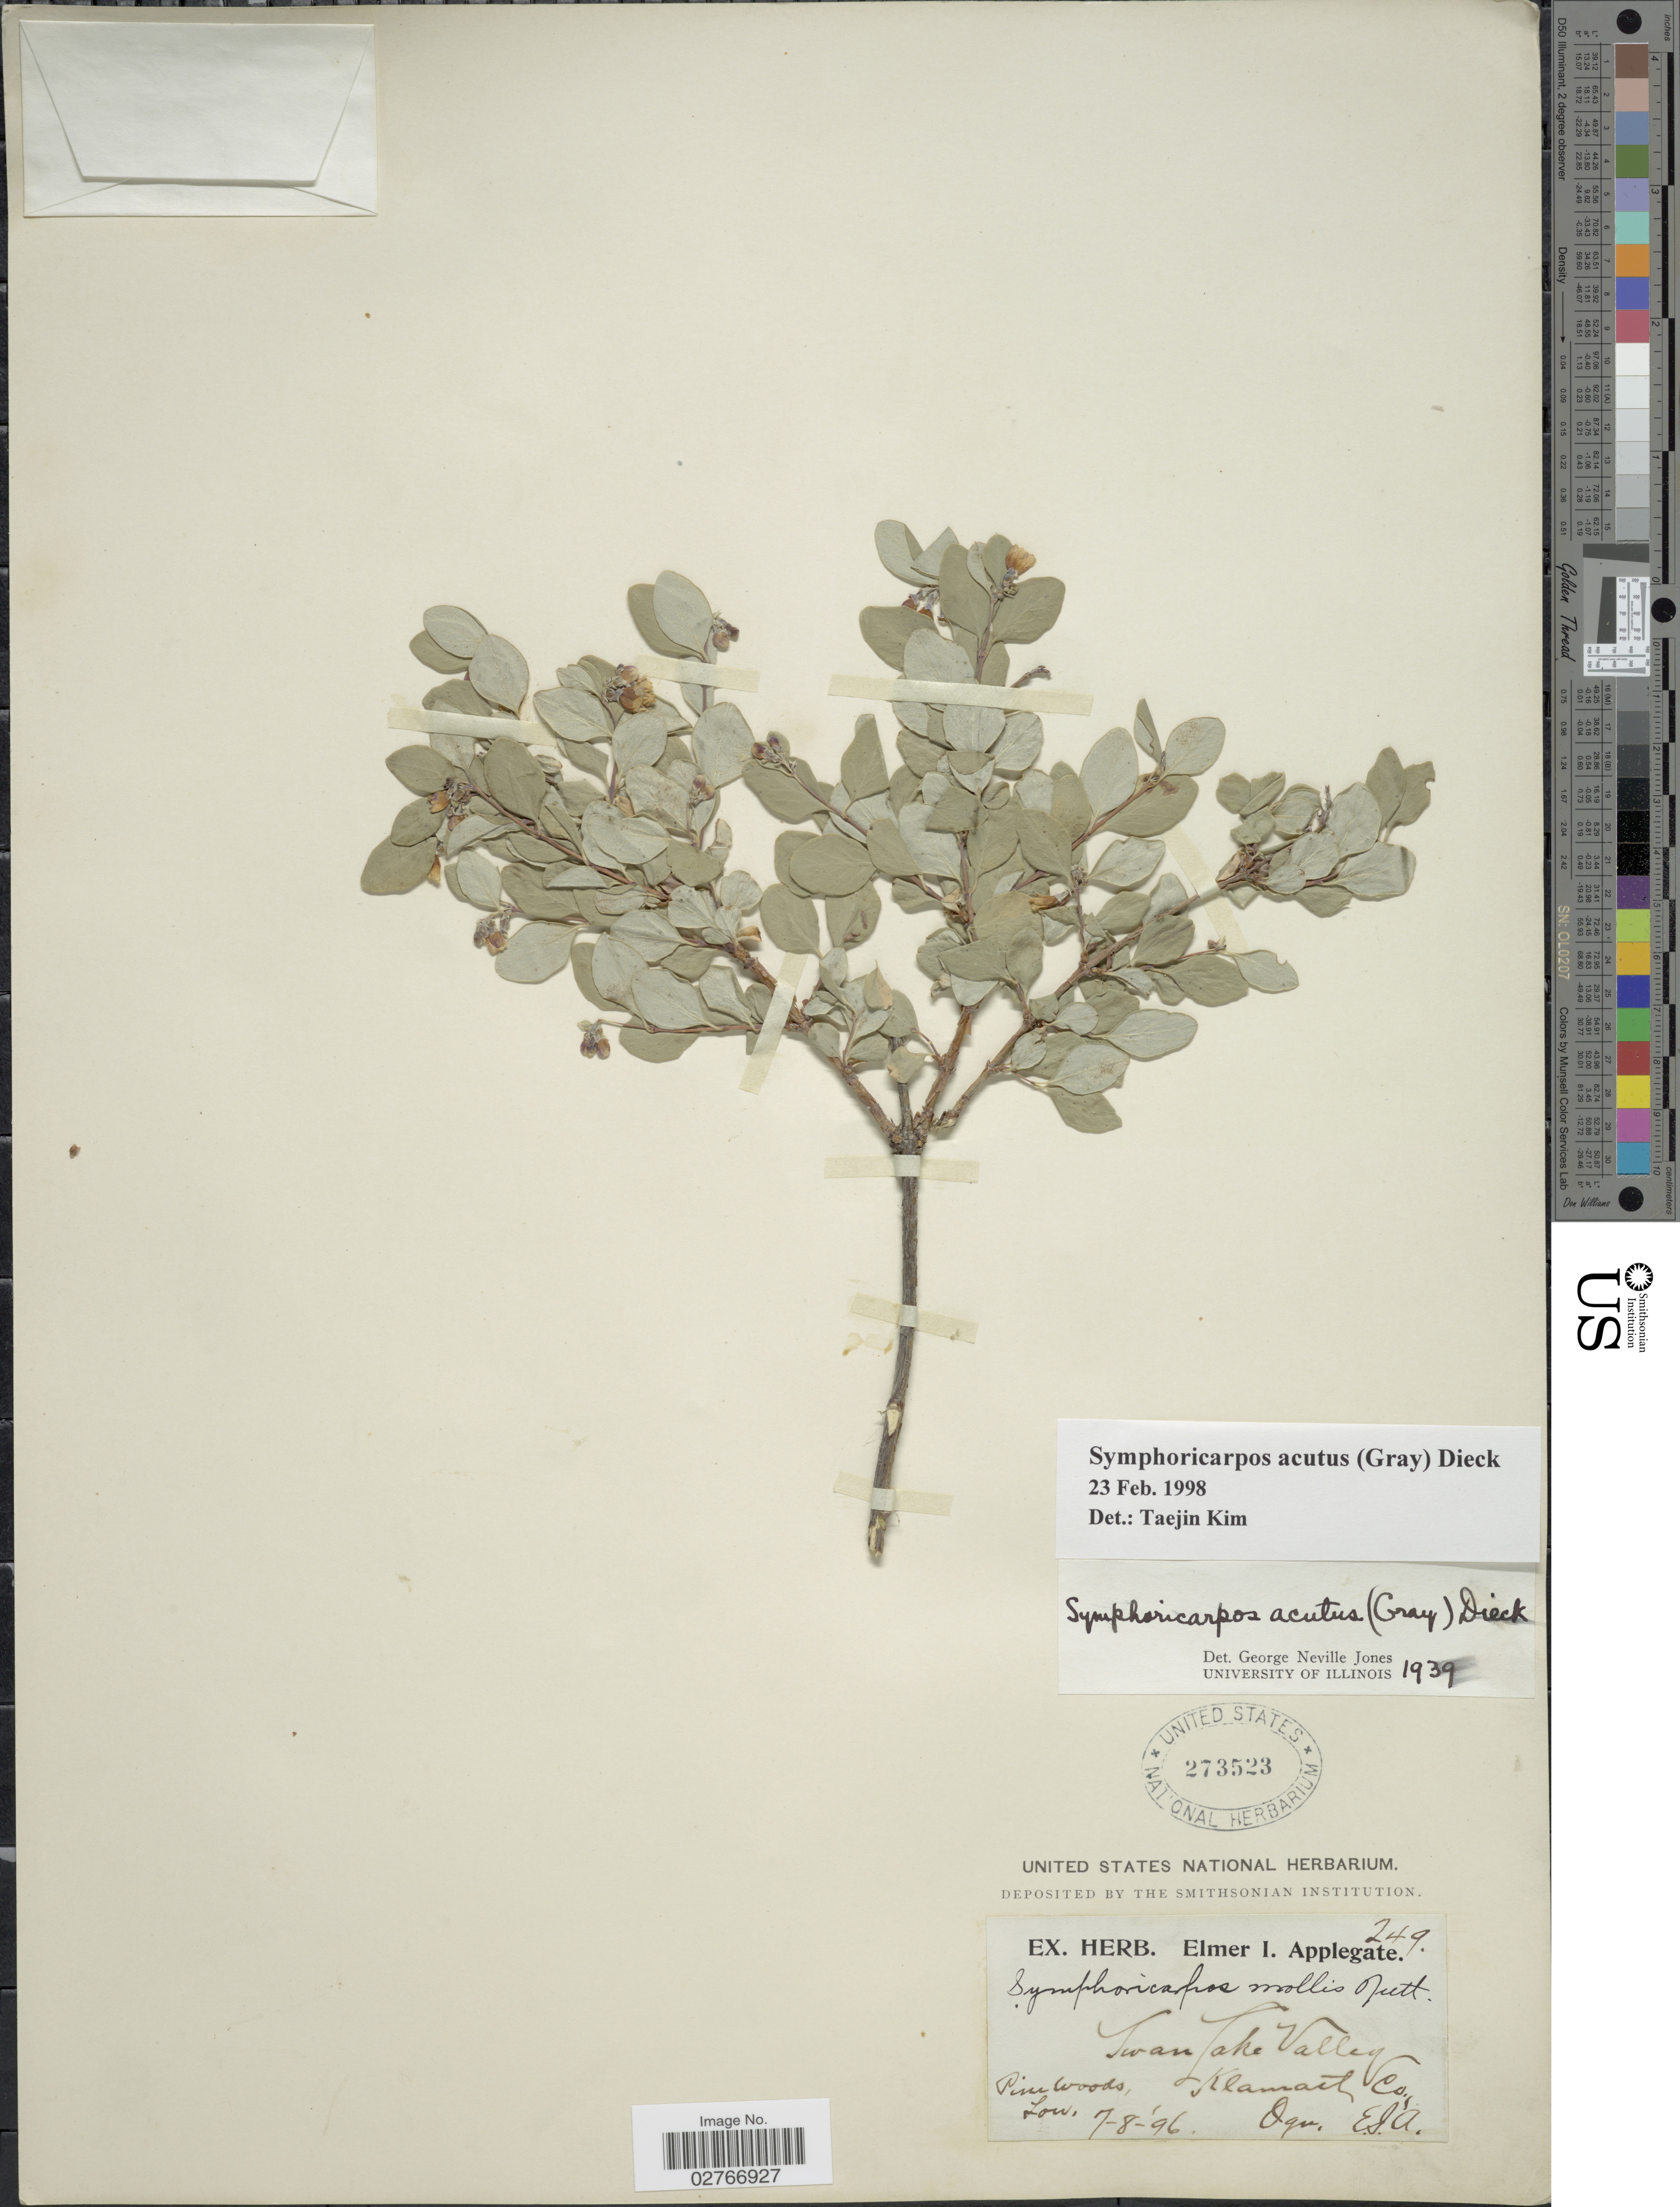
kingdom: Plantae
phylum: Tracheophyta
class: Magnoliopsida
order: Dipsacales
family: Caprifoliaceae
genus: Symphoricarpos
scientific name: Symphoricarpos acutus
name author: (A. Gray) Dieck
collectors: E. I. Applegate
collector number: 249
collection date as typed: Transcribed d/m/y: 8/7/96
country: United States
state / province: Oregon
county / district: Klamath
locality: Swan Lake Valley, Klamath Co.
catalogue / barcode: US 273523